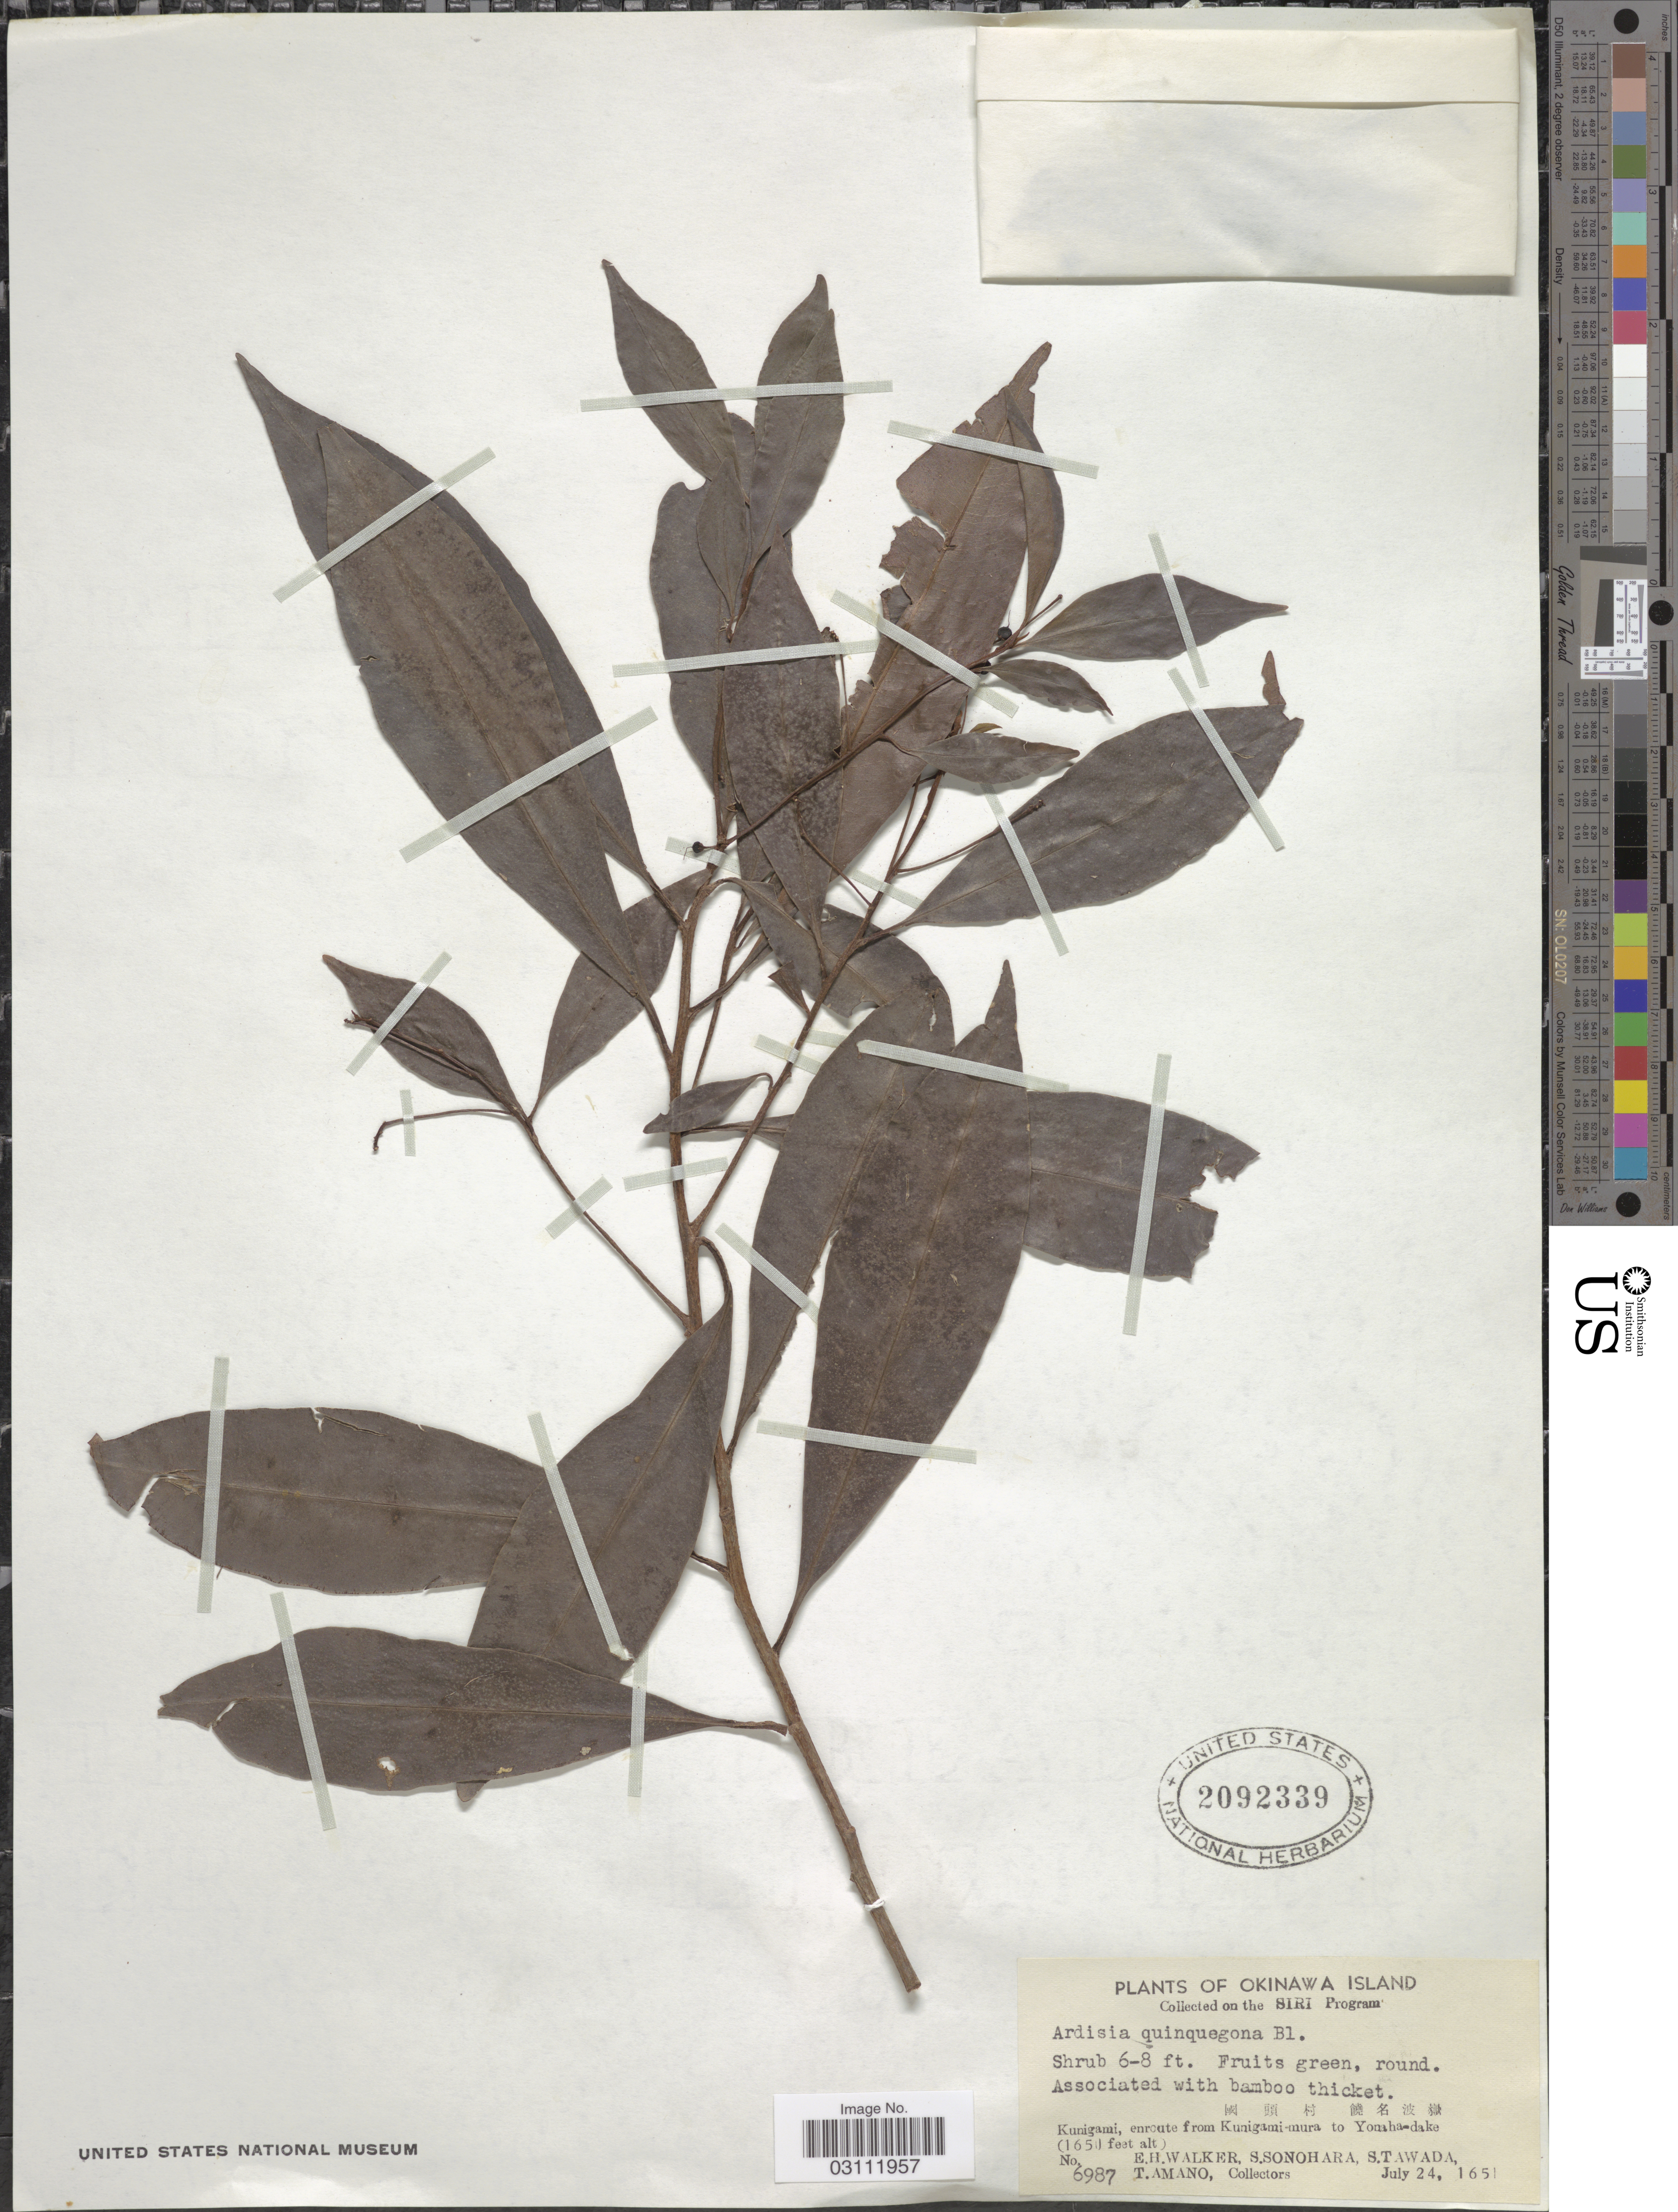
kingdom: Plantae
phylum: Tracheophyta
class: Magnoliopsida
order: Ericales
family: Primulaceae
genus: Ardisia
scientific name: Ardisia quinquegona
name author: Blume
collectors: E. H. Walker, S. Sonohara, S. Tawada & T. Amano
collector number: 6987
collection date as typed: July 24, 1651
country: Japan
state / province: Okinawa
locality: Kunigama, enroute from Kunigama-mura to Yonaha-dake.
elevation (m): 503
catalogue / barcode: US 2092339